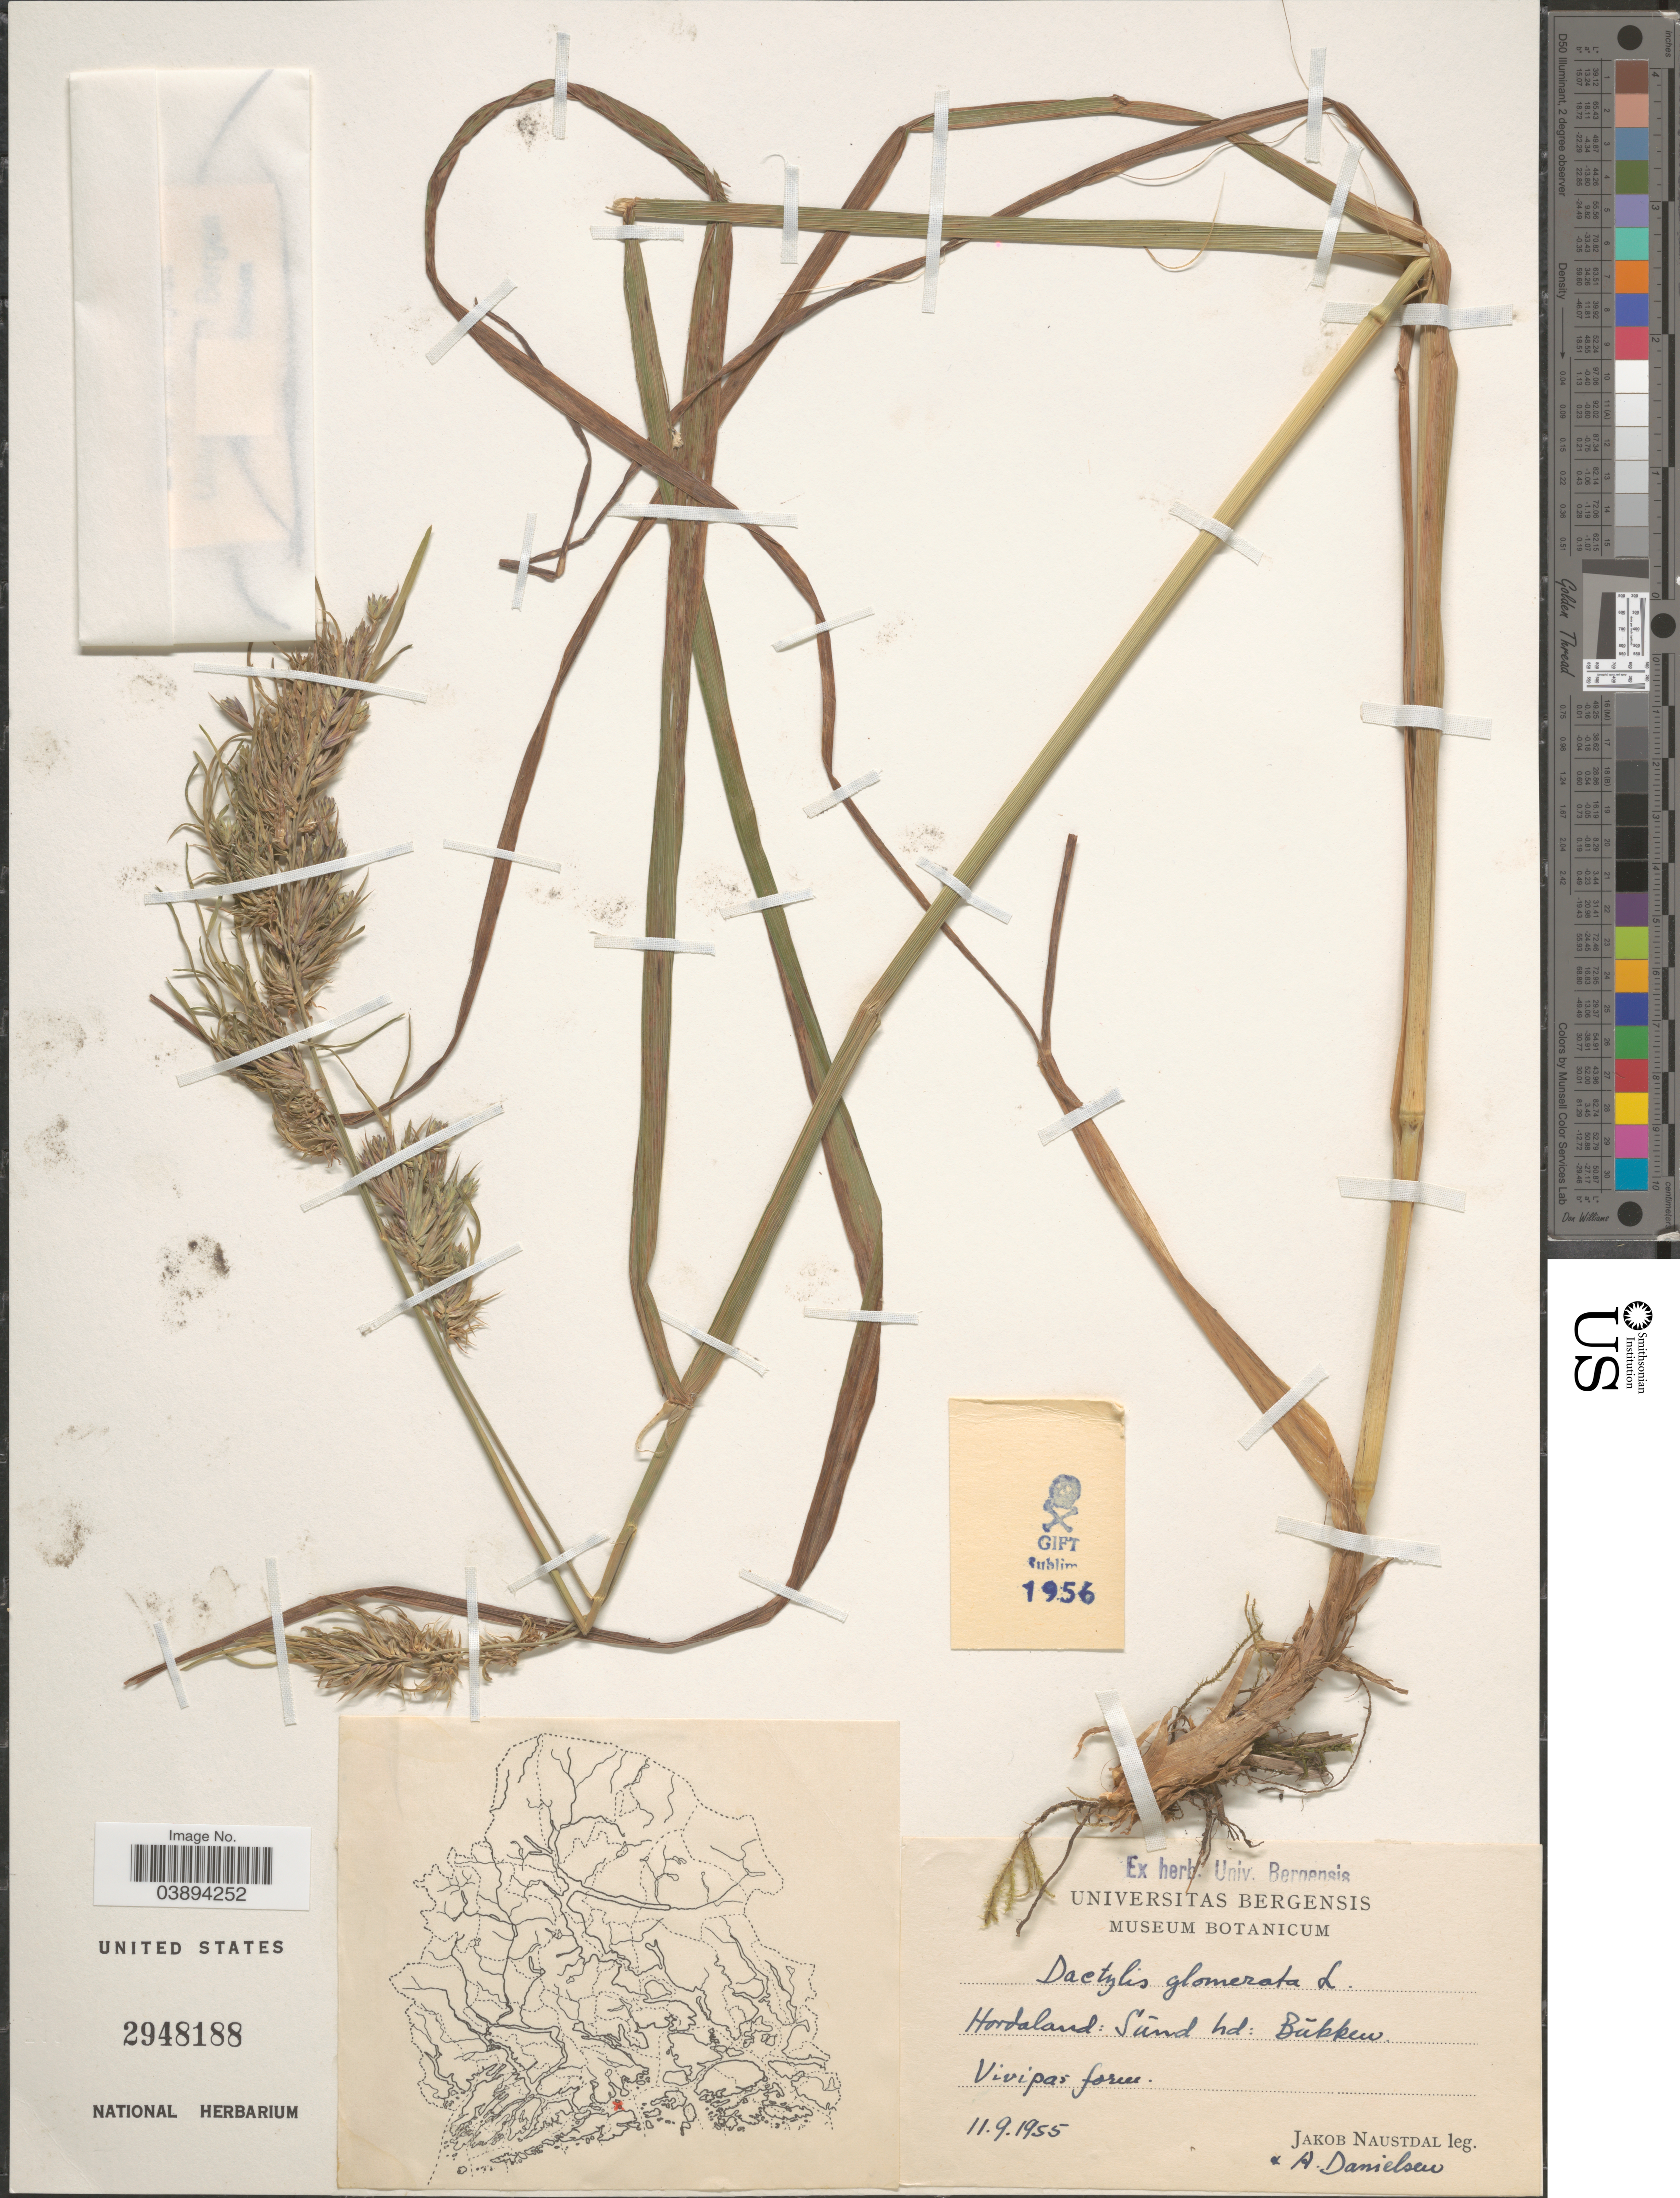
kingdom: Plantae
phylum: Tracheophyta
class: Liliopsida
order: Poales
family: Poaceae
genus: Dactylis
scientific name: Dactylis glomerata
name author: L.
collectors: J. Naustdal & A. Danielsen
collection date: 1955-09-11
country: Norway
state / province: Hordaland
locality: Sūnd hd: Būkken.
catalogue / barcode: US 2948188